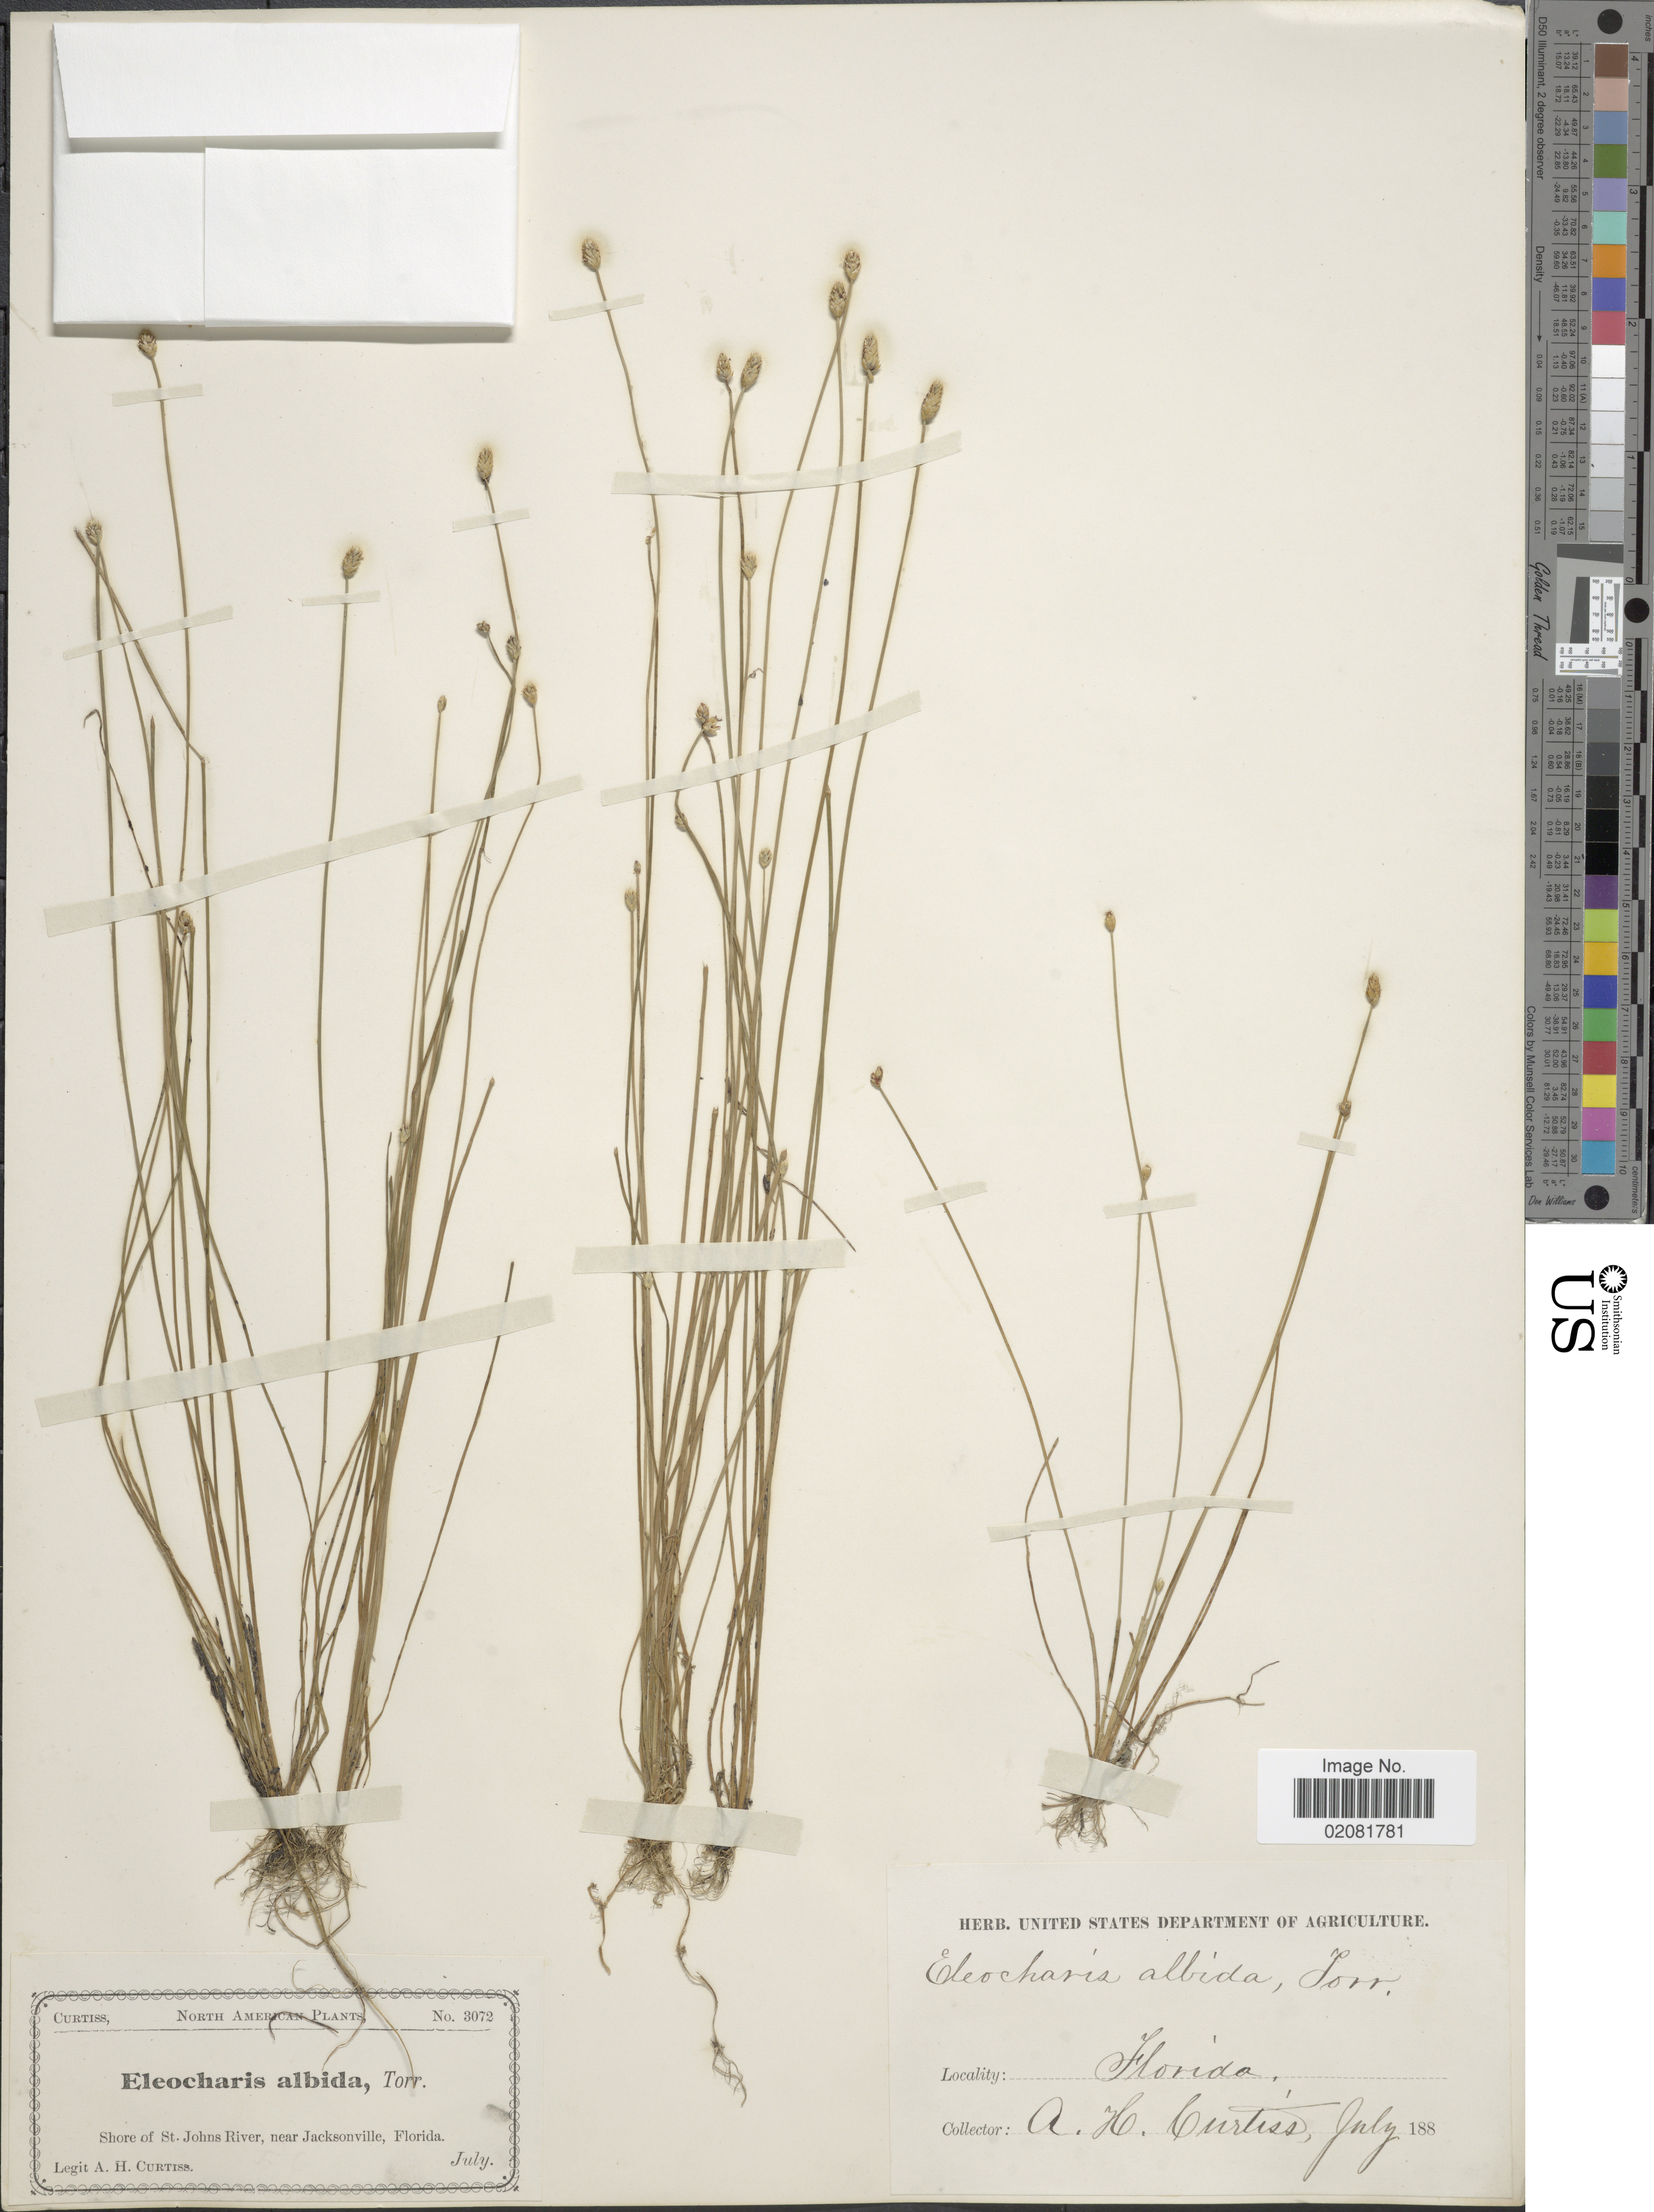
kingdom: Plantae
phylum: Tracheophyta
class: Liliopsida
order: Poales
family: Cyperaceae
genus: Eleocharis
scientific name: Eleocharis albida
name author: Torr.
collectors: A. H. Curtiss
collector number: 3072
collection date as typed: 188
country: United States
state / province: Florida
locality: Shore of St. Johns River, near Jacksonvlle